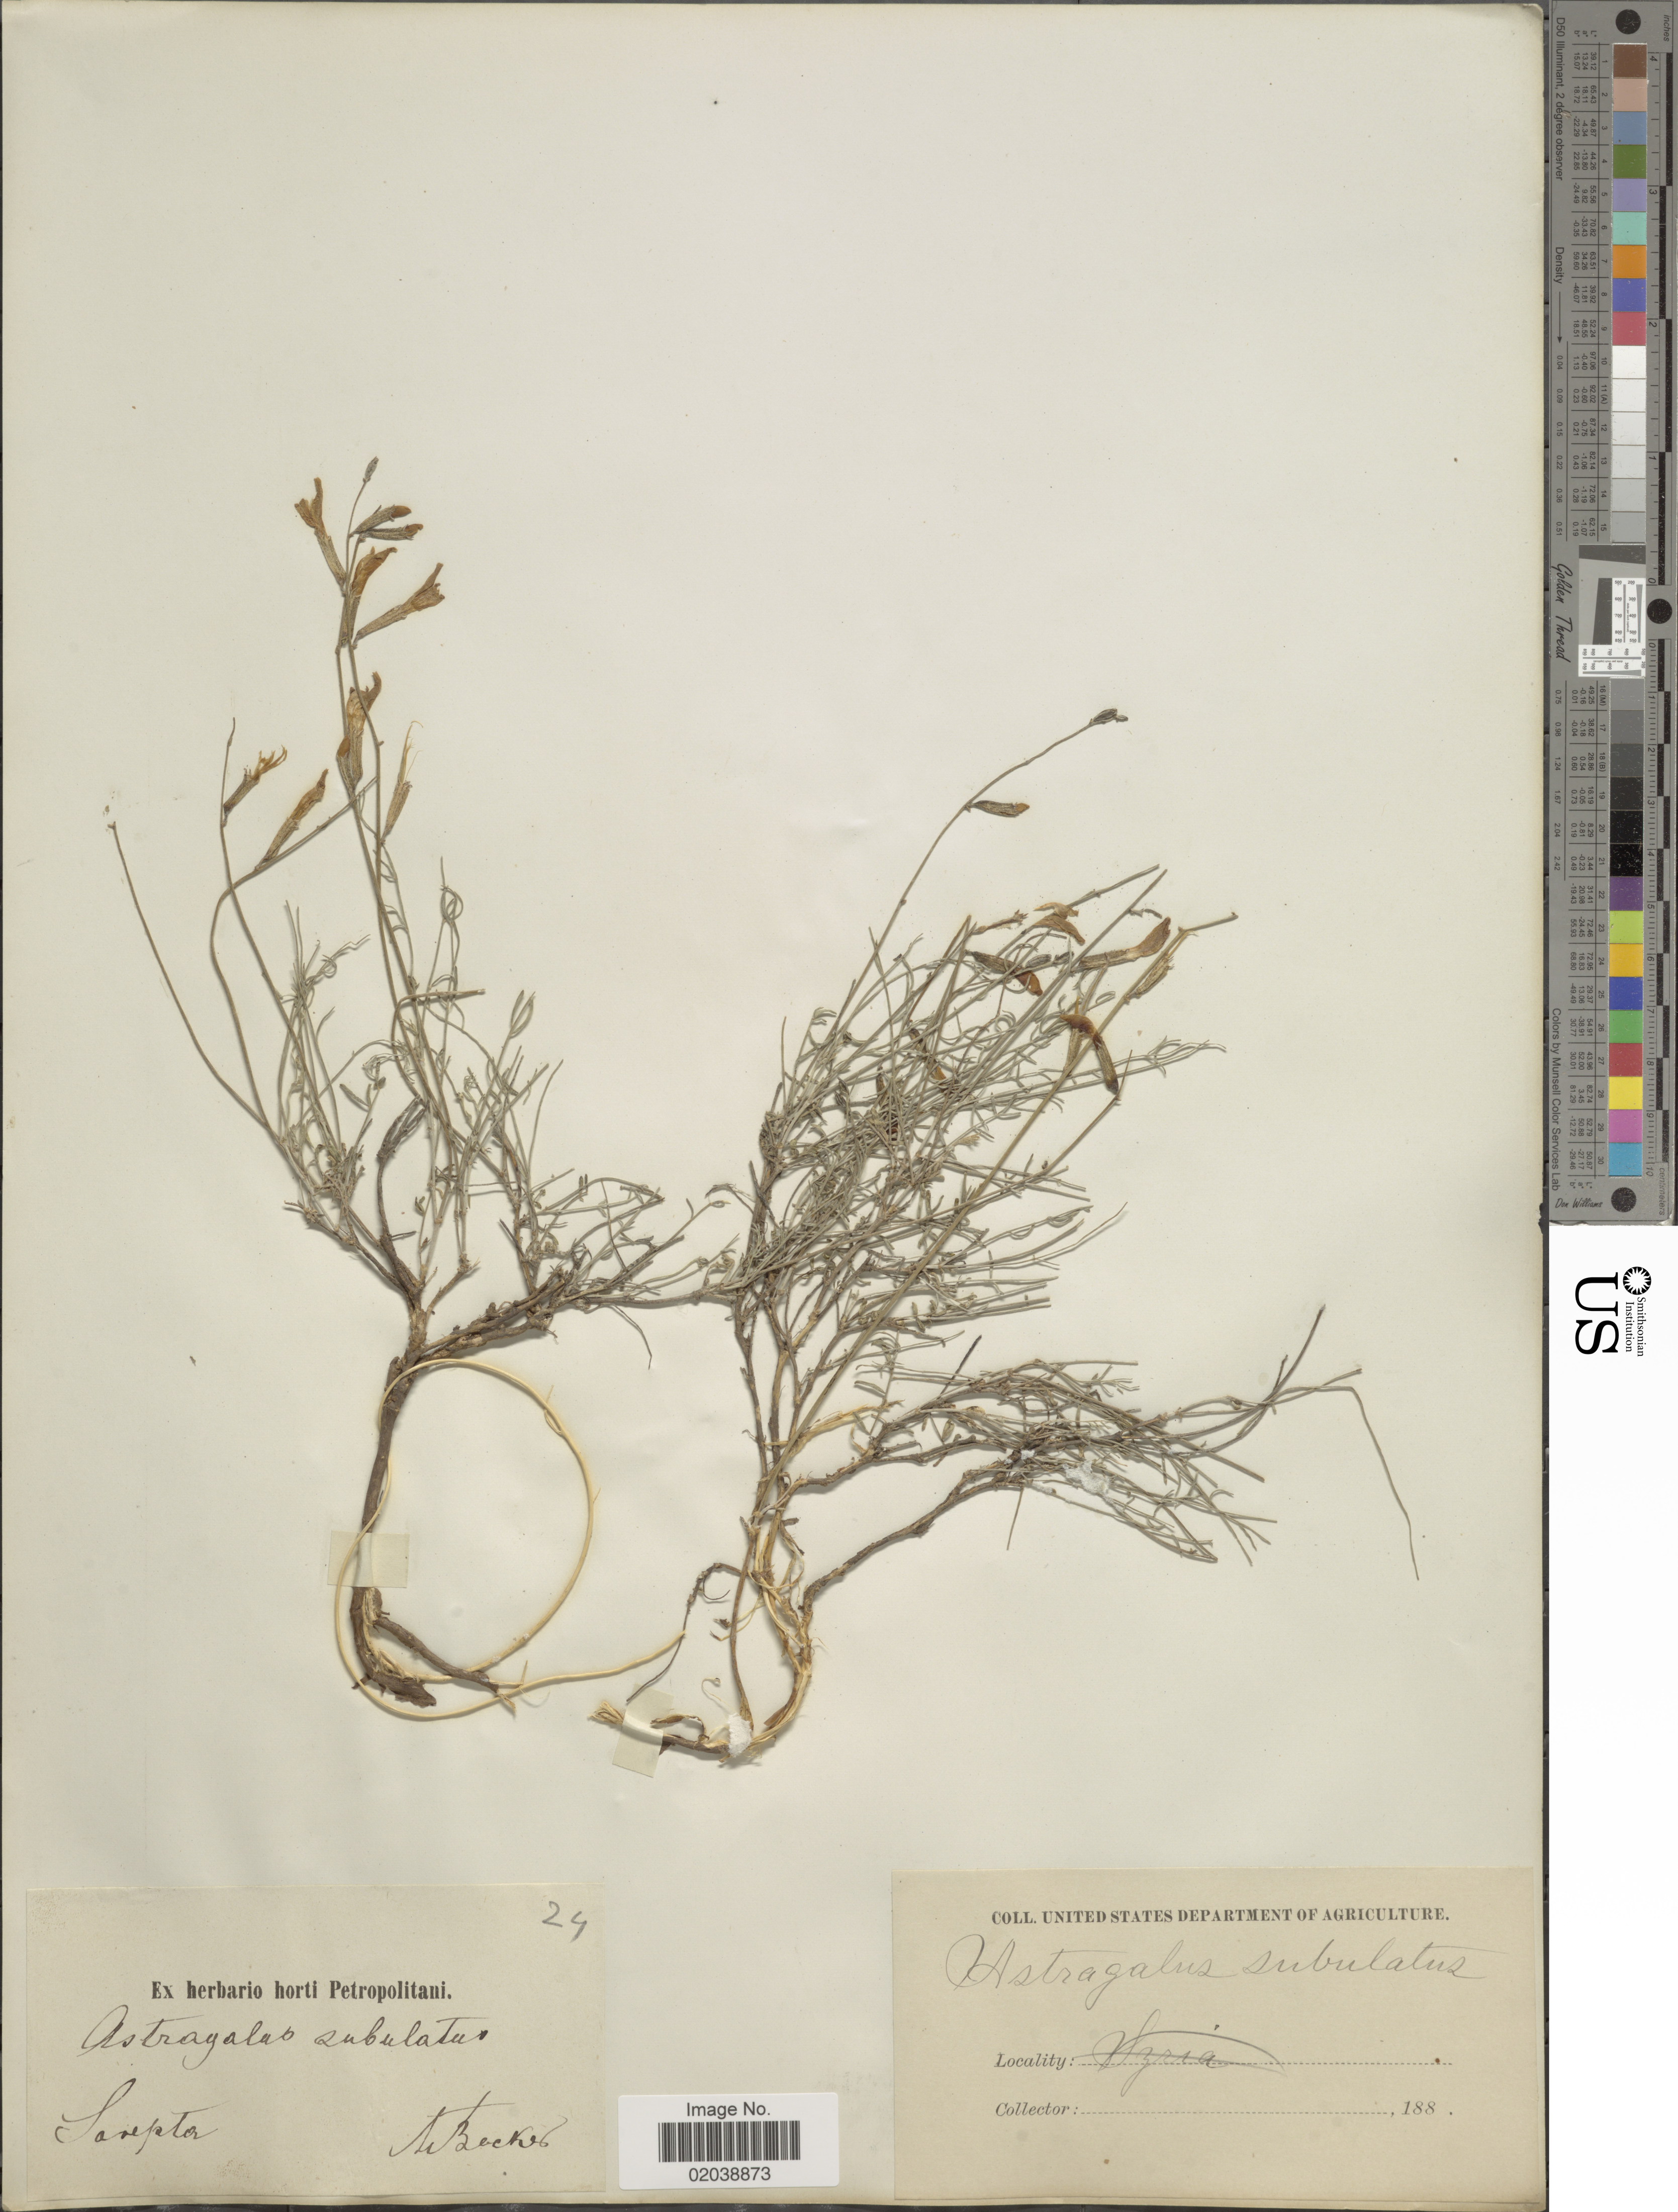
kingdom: Plantae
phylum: Tracheophyta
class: Magnoliopsida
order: Fabales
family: Fabaceae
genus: Astragalus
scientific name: Astragalus subulatus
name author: Pall. ex M. Bieb.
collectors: A. Becker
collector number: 24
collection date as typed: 188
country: Russian Federation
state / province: Volgograd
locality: Sarepta